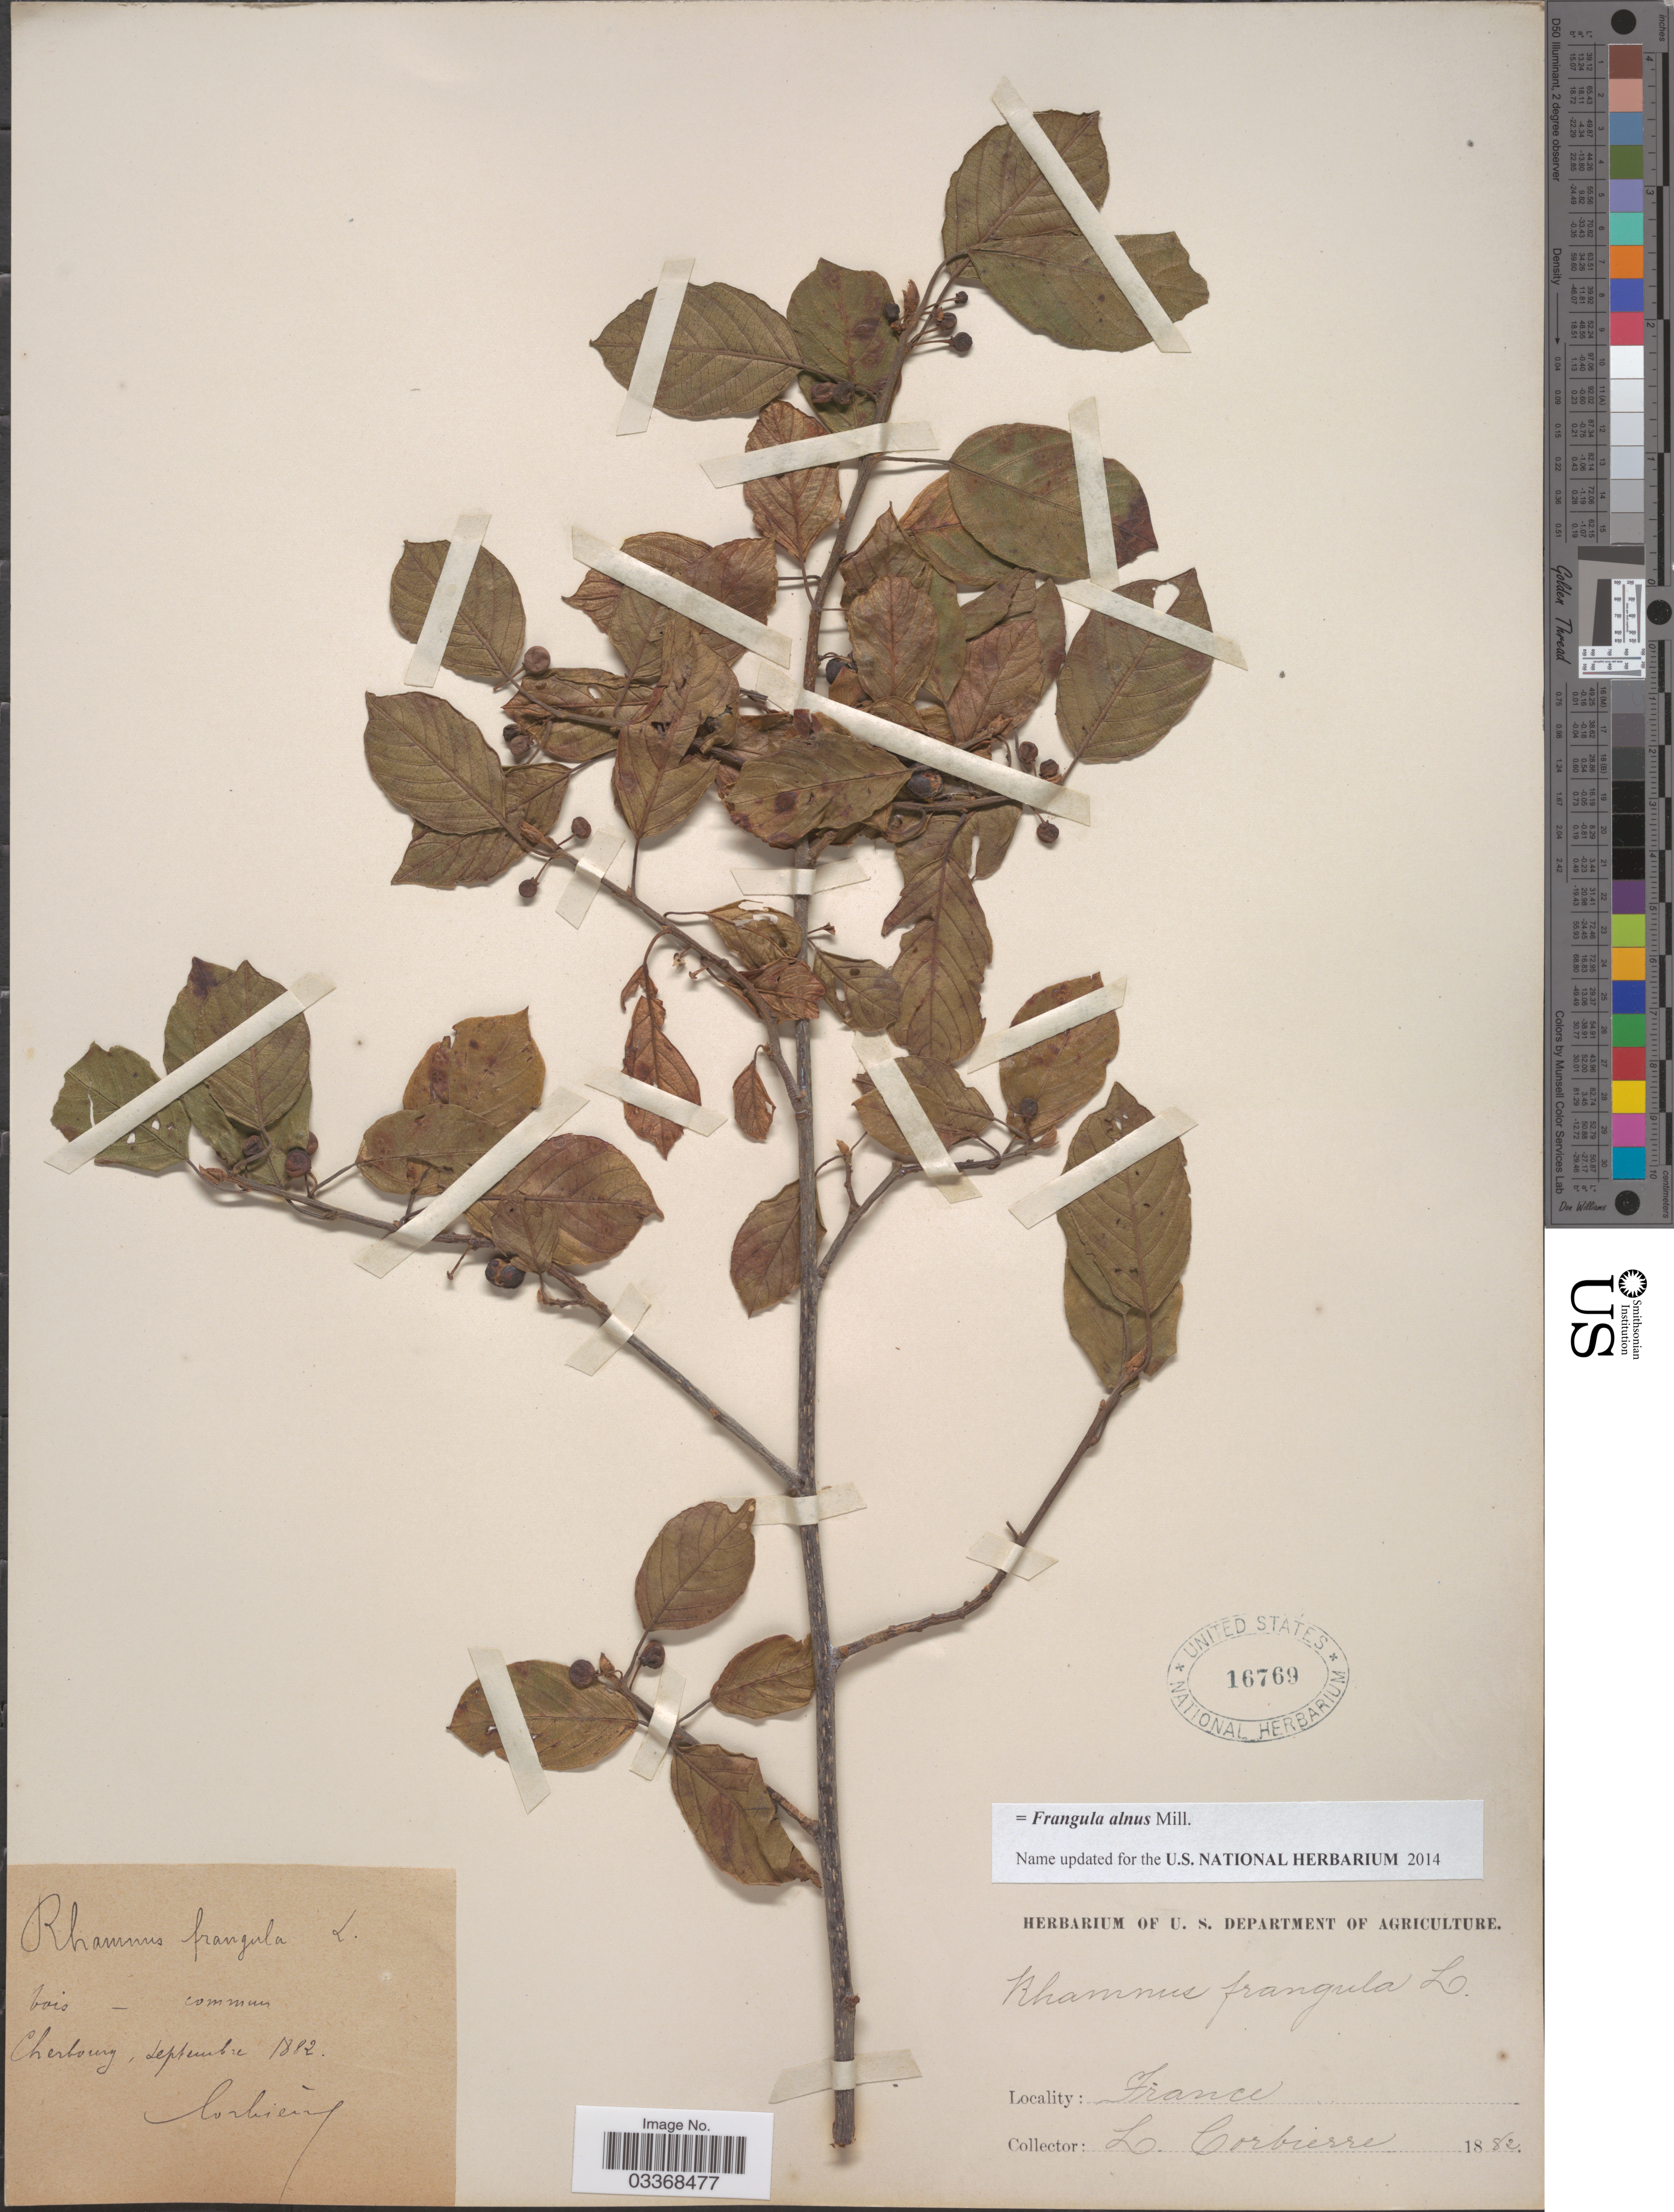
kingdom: Plantae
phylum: Tracheophyta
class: Magnoliopsida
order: Rosales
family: Rhamnaceae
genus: Frangula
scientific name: Frangula alnus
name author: Mill.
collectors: L. Corbière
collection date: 1882-09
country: France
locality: Cherbourg.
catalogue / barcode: US 16769